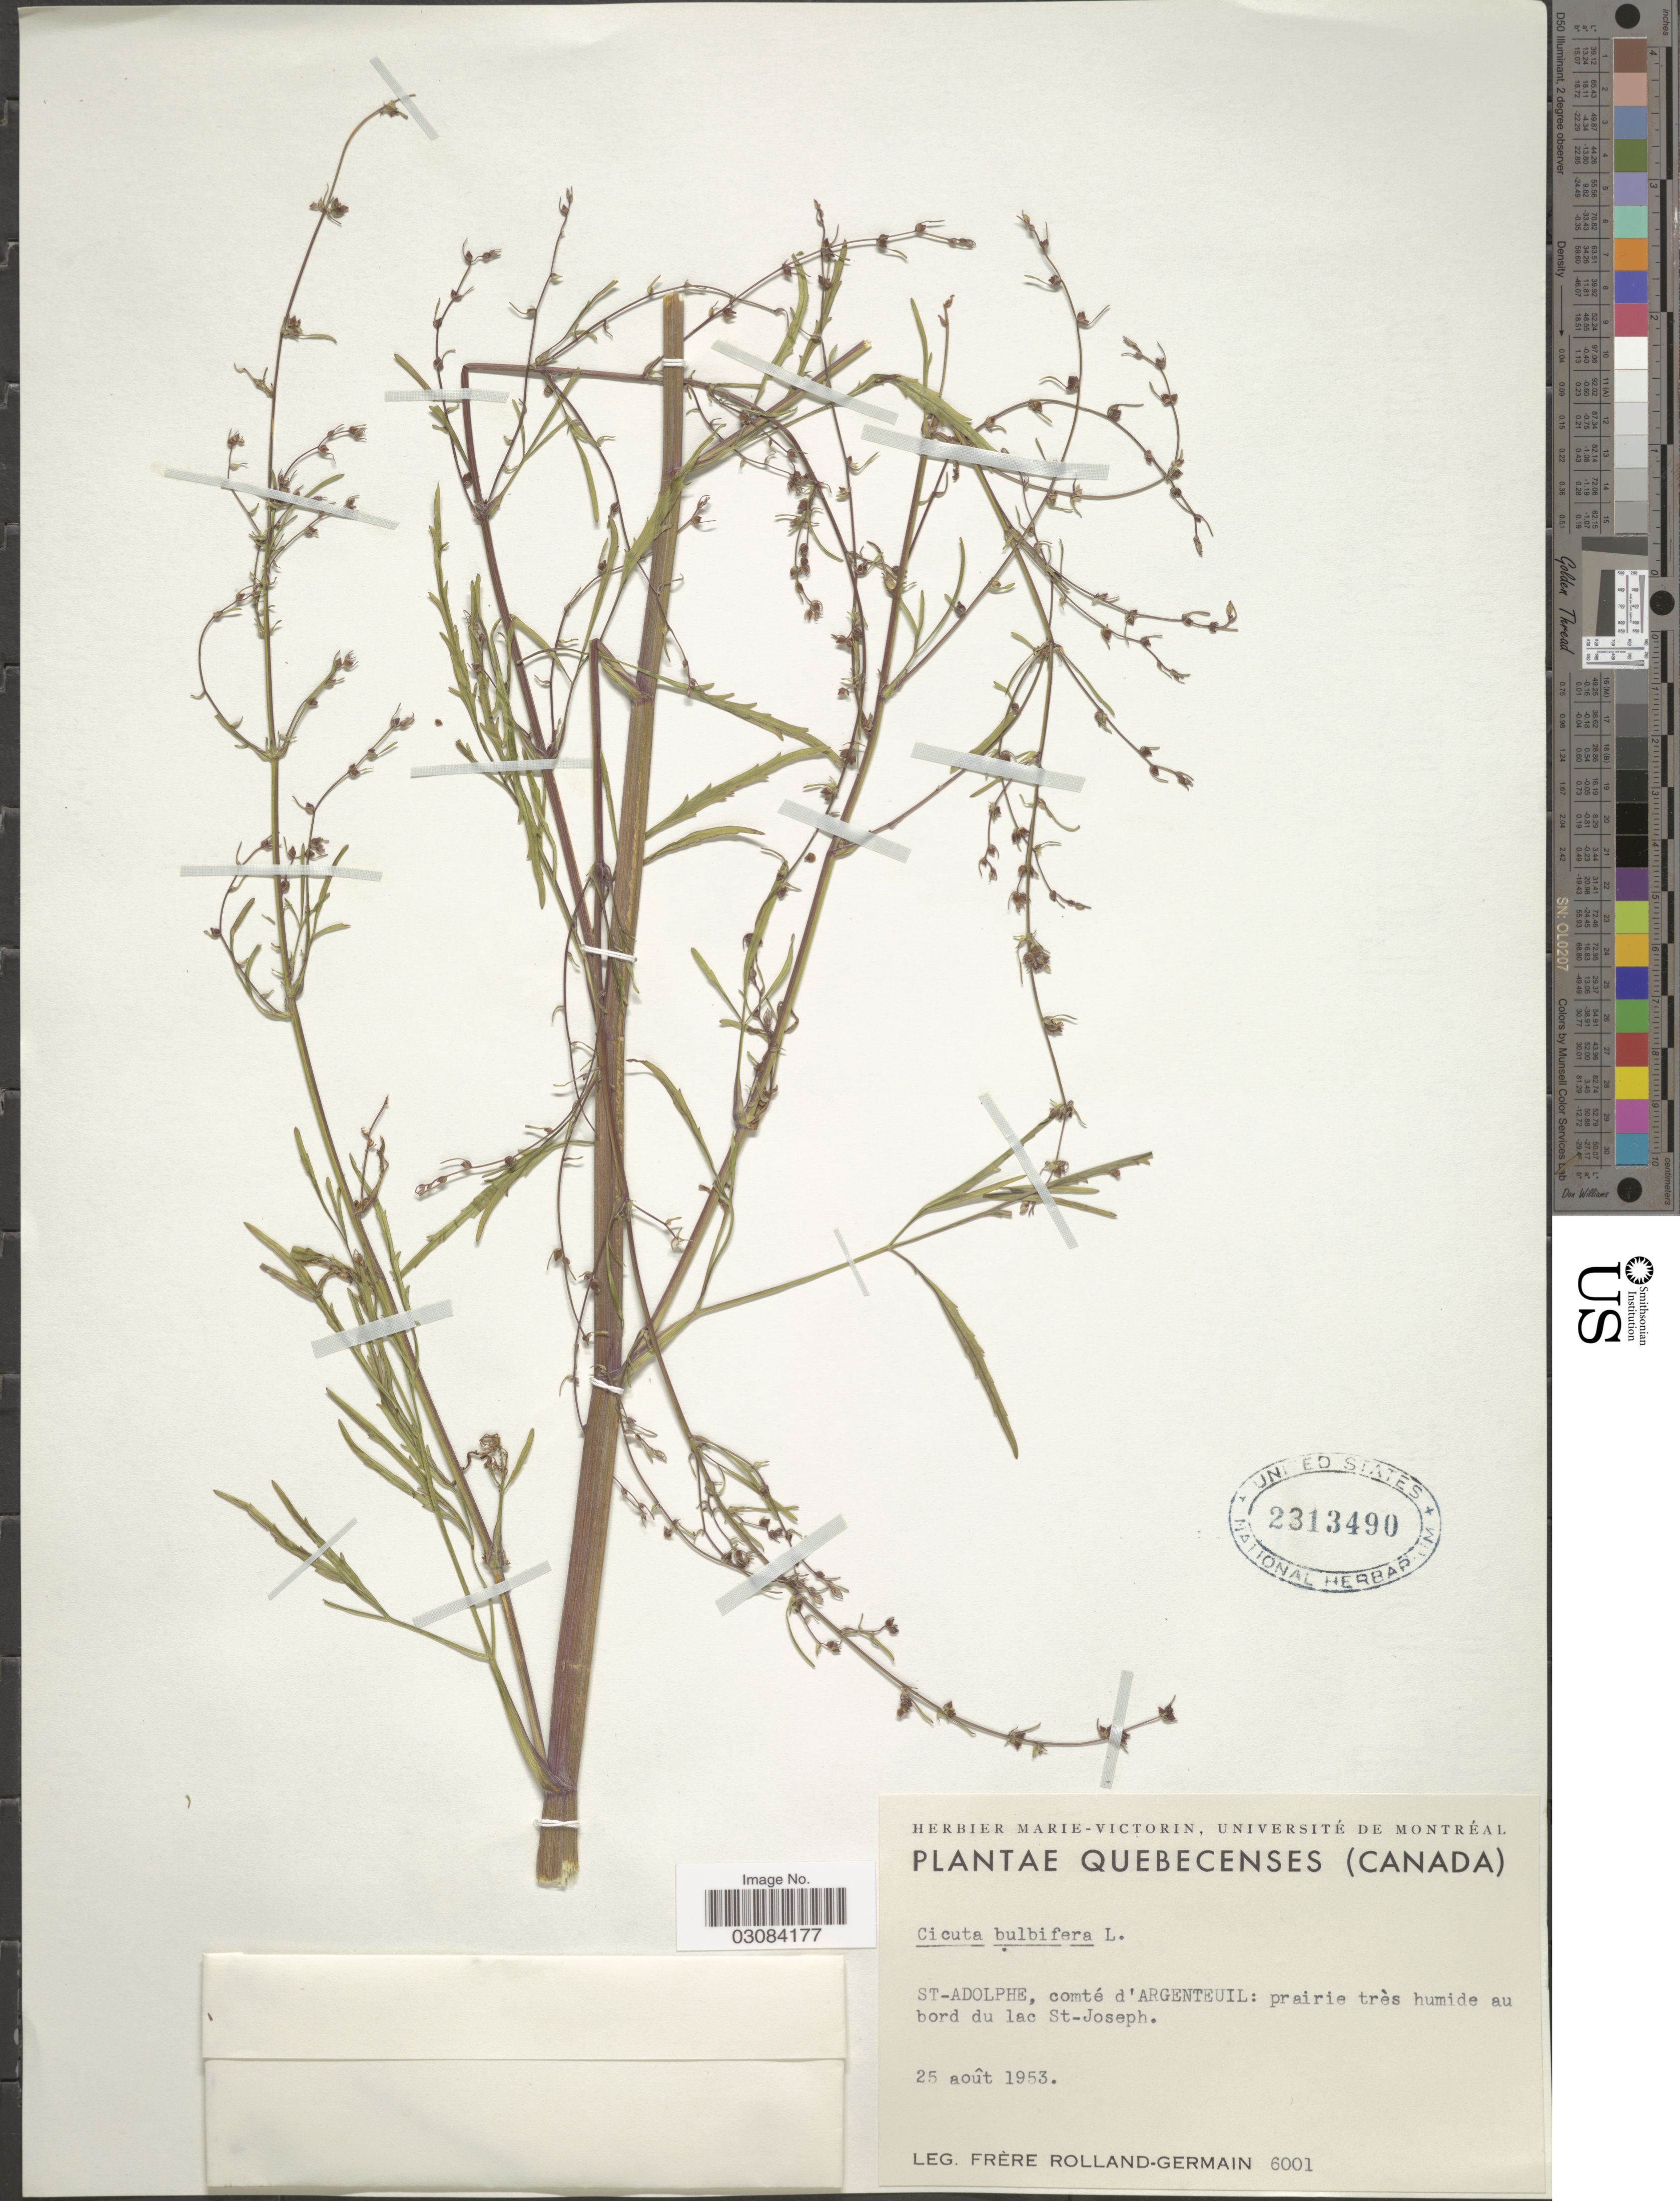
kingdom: Plantae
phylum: Tracheophyta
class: Magnoliopsida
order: Apiales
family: Apiaceae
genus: Cicuta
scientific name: Cicuta bulbifera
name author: L.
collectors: Rolland-Germain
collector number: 6001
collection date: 1953-08-25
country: Canada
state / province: Quebec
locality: St-Adolphe, comté d'Argenteuil: prairie très humide au bord du lac St-Joseph.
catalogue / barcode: US 2313490